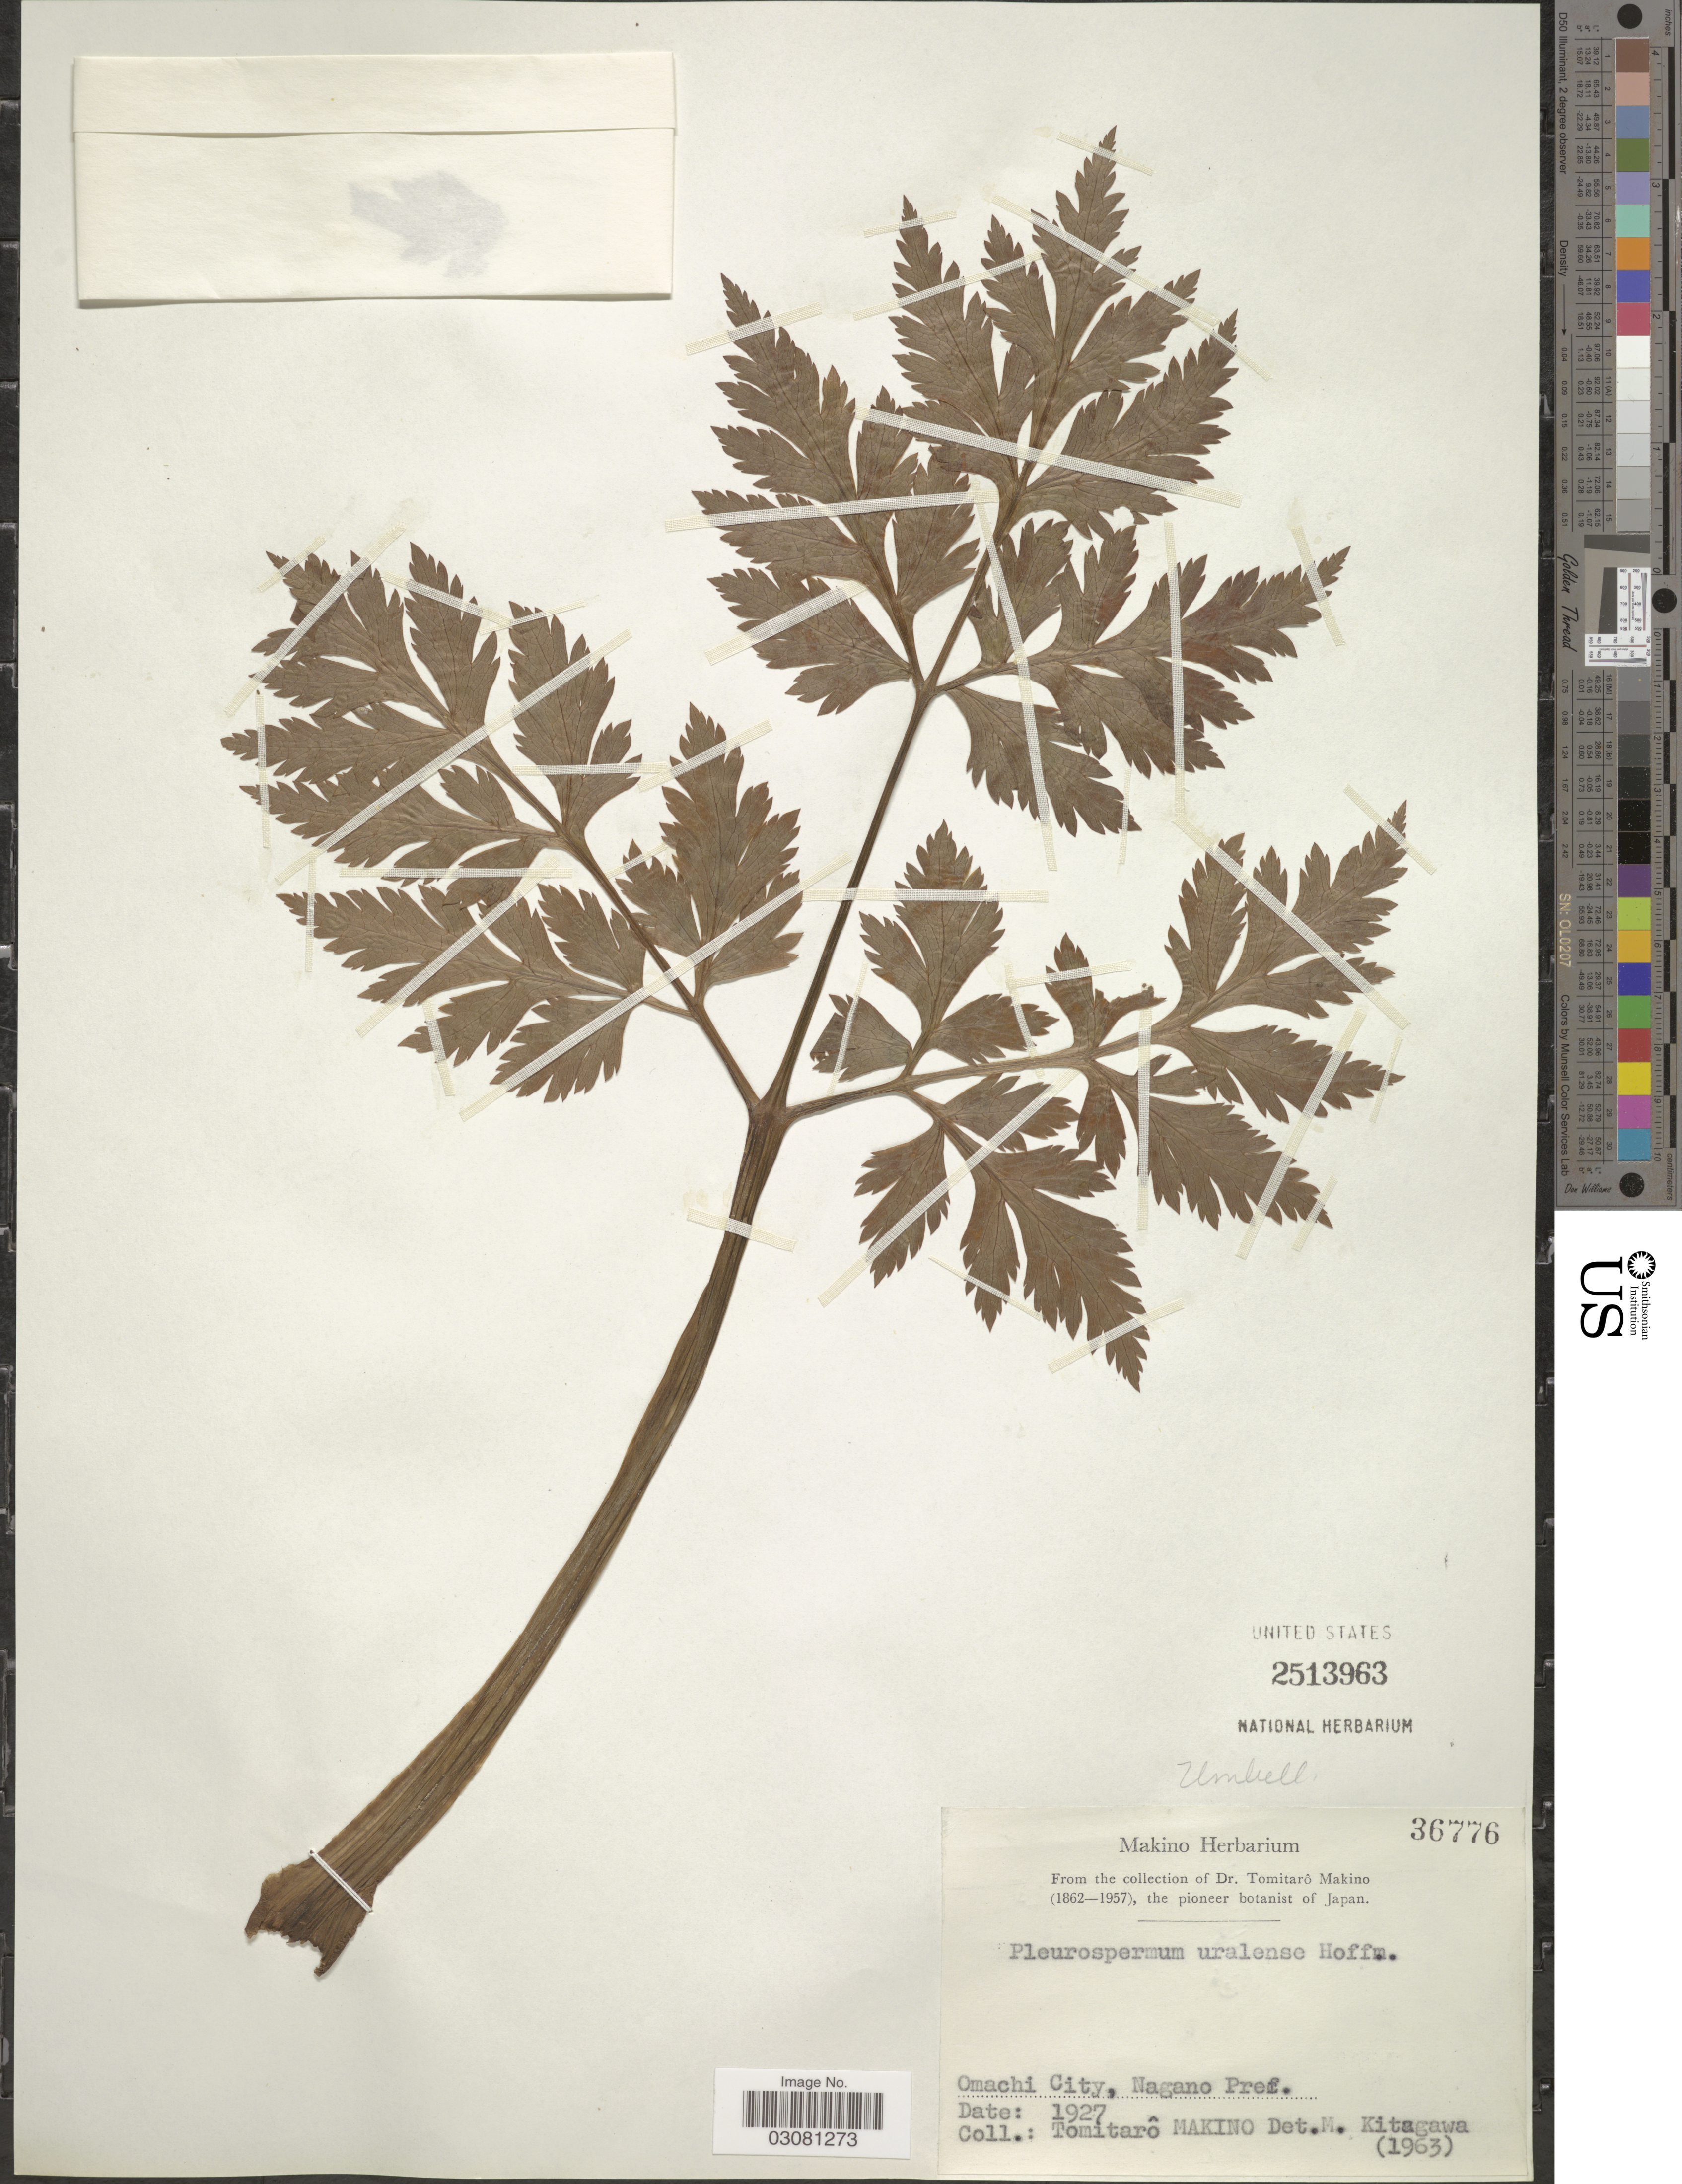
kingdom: Plantae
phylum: Tracheophyta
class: Magnoliopsida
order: Apiales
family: Apiaceae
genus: Pleurospermum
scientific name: Pleurospermum uralense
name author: Hoffm.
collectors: T. Makino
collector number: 36776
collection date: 1927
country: Japan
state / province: Nagano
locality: Omachi City, Nagano Pref.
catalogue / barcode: US 1513963